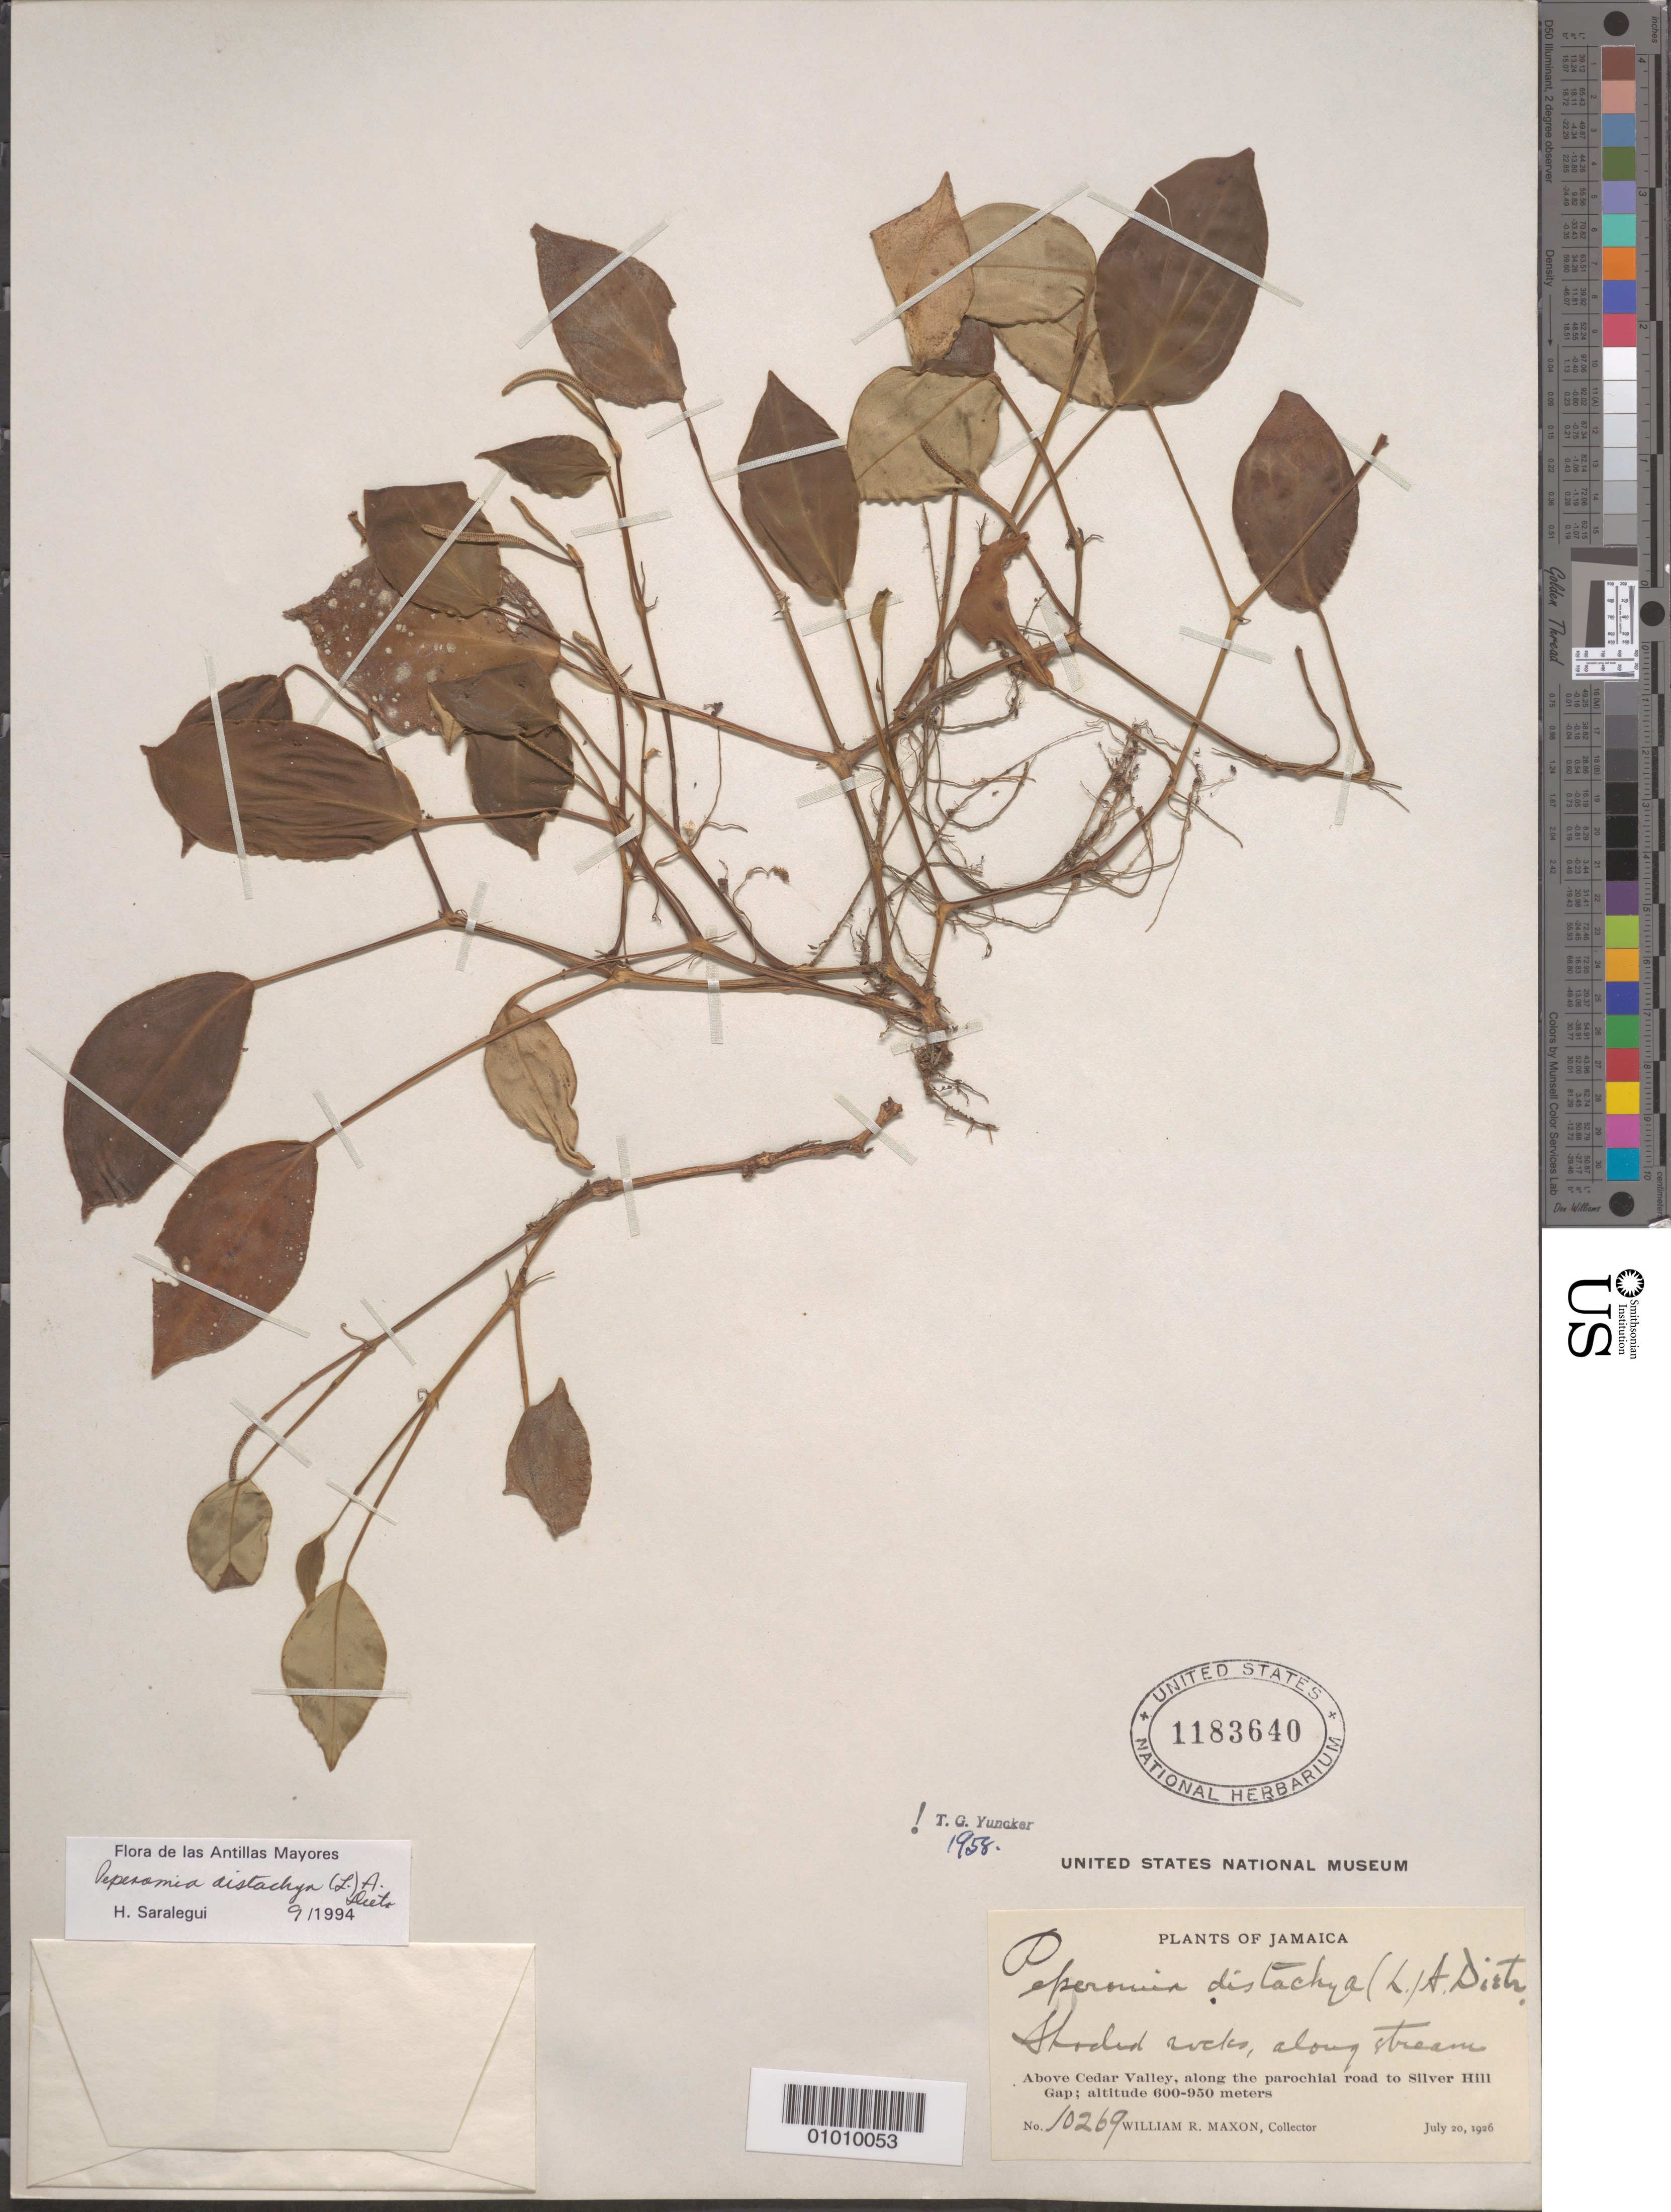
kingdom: Plantae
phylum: Tracheophyta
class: Magnoliopsida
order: Piperales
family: Piperaceae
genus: Peperomia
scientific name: Peperomia distachya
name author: (L.) A. Dietr.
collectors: W. R. Maxon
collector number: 10269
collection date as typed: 20 Jul 1926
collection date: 1926-07-20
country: Jamaica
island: Jamaica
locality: Above Cedar Valley, along the parochial road to Silver Hill Gap. Shaded rocks, along stream.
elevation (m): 600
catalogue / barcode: US 1183640